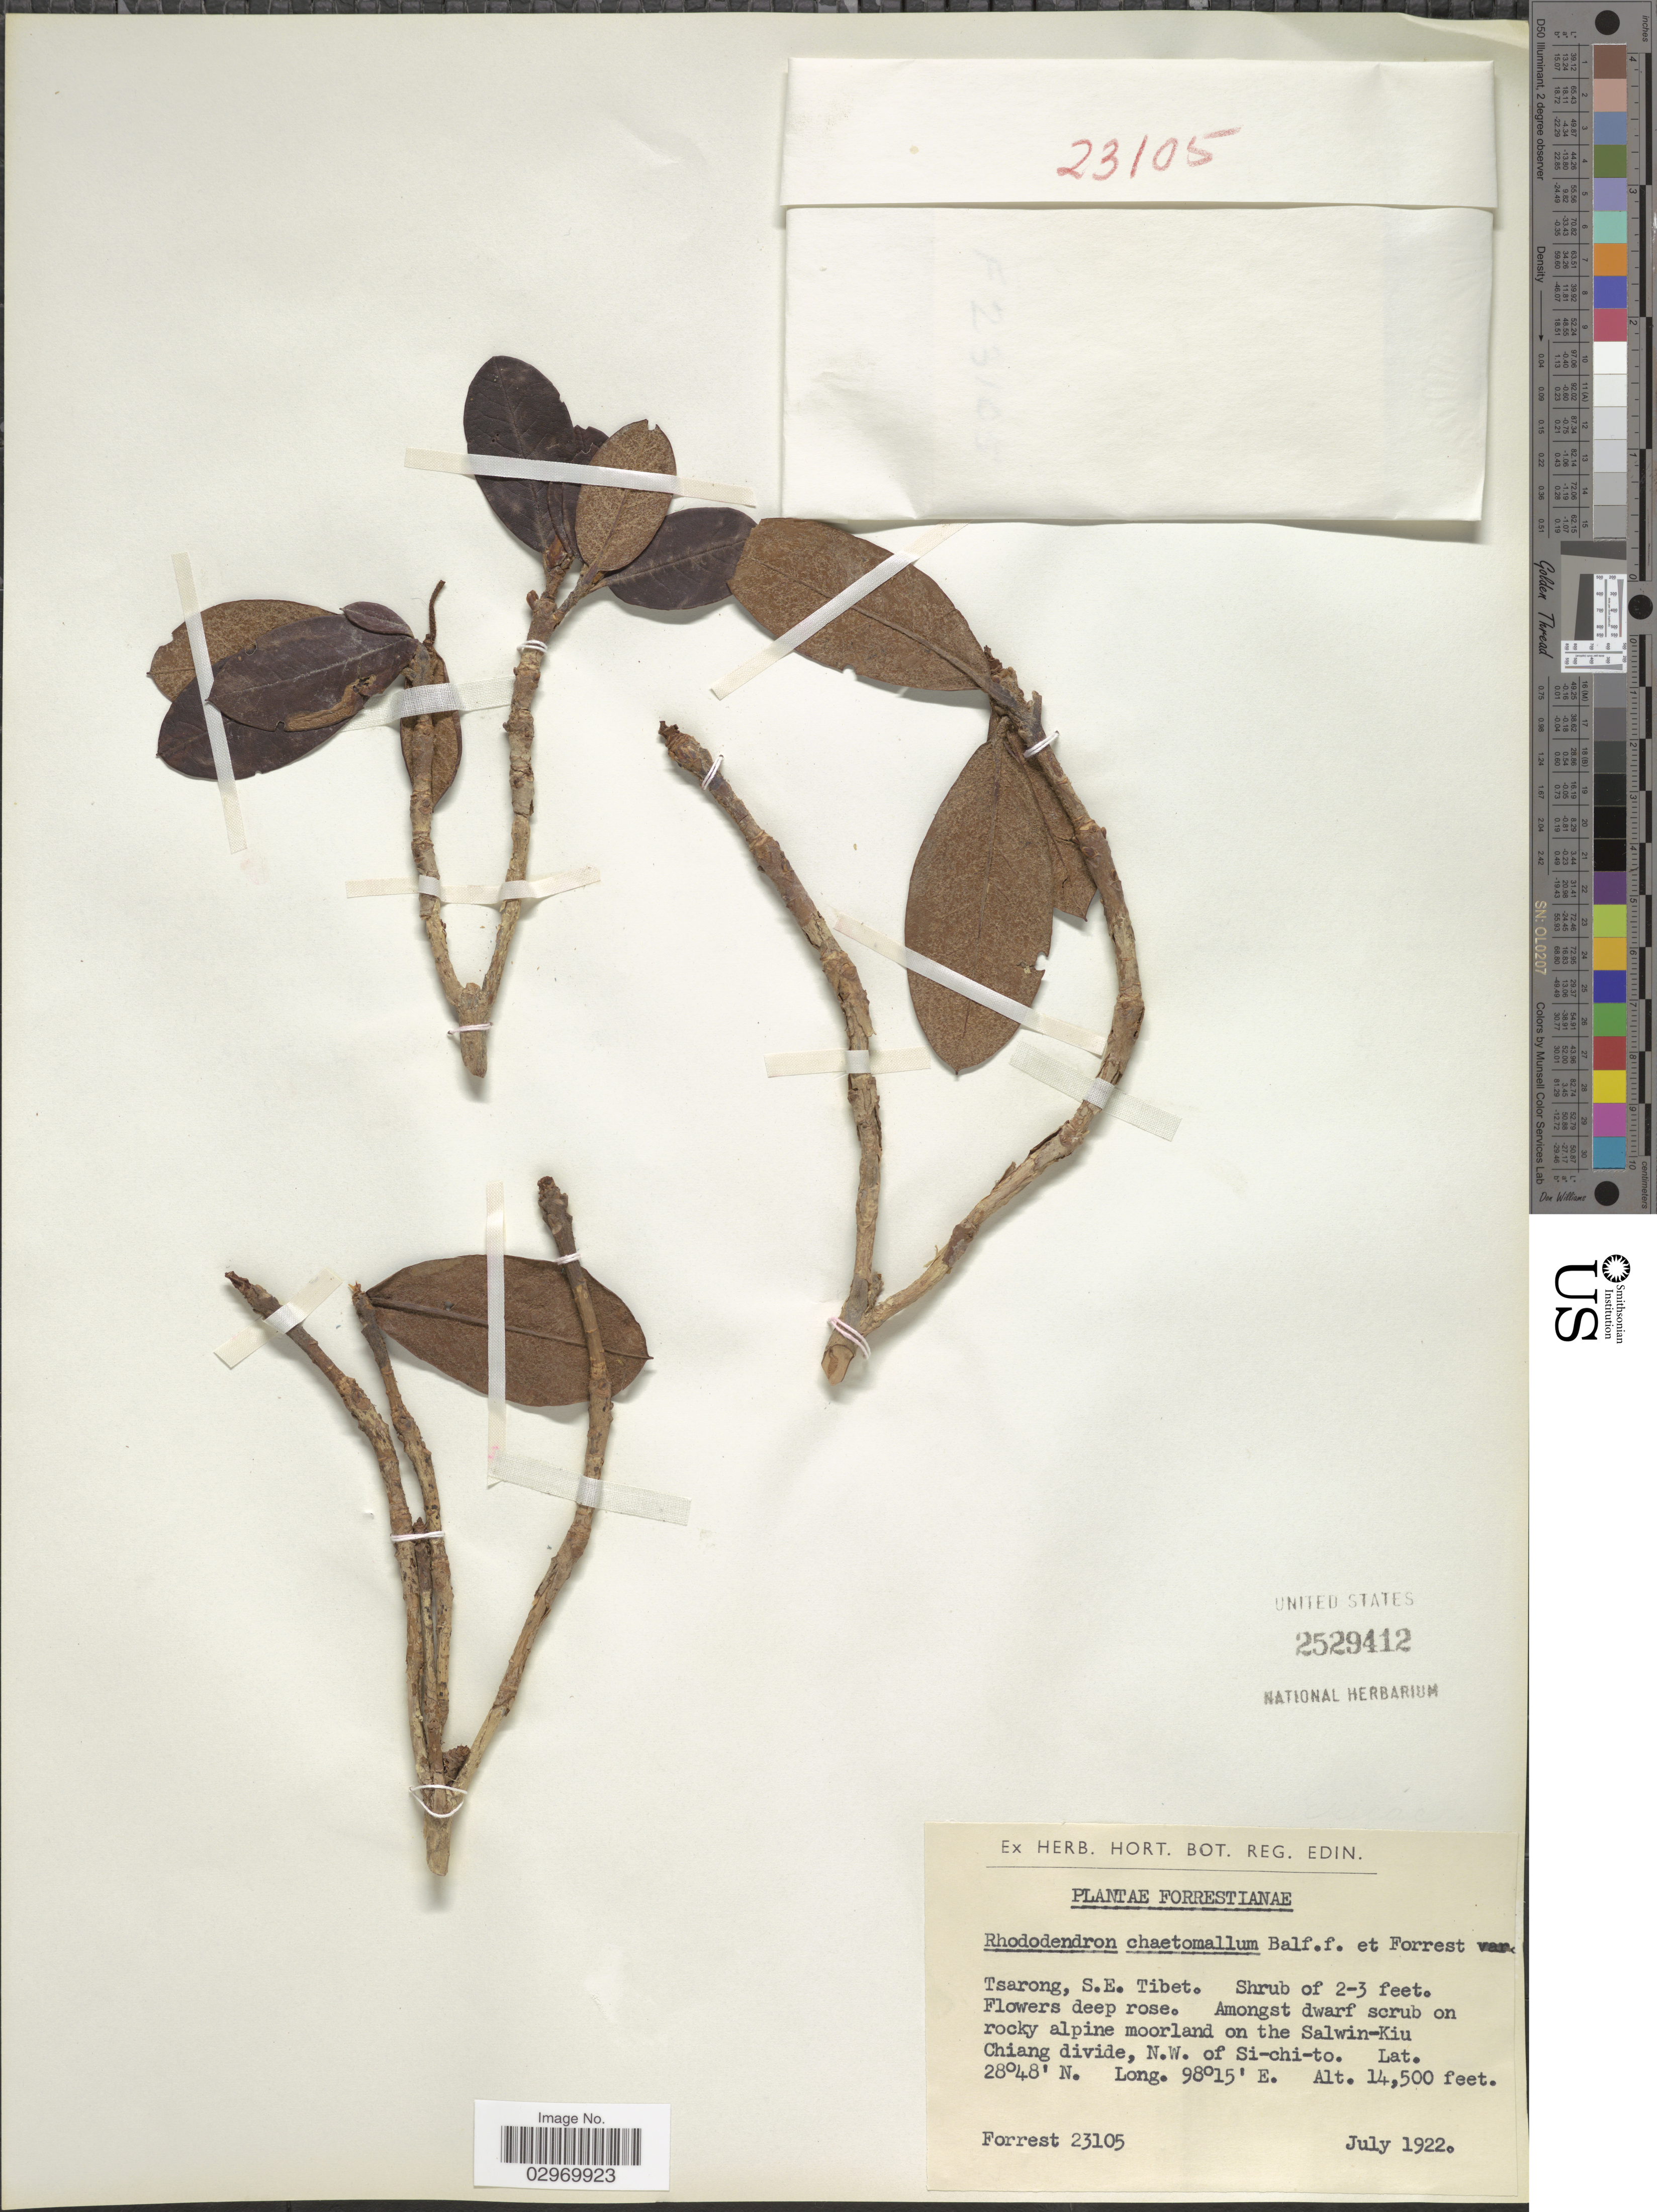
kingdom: Plantae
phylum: Tracheophyta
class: Magnoliopsida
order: Ericales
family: Ericaceae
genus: Rhododendron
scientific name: Rhododendron chaetomallum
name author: Balf. f. & Forrest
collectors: -. Forrest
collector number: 23105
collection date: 1922-07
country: China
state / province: Xizang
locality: Tsarong, S.E. Tibet, Amongst dwarf scrub on rocky alpine moorland on the Salwin-Kiu Chiang divide, N.W. of Si-chi-to.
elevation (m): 4420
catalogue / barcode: US 2529412